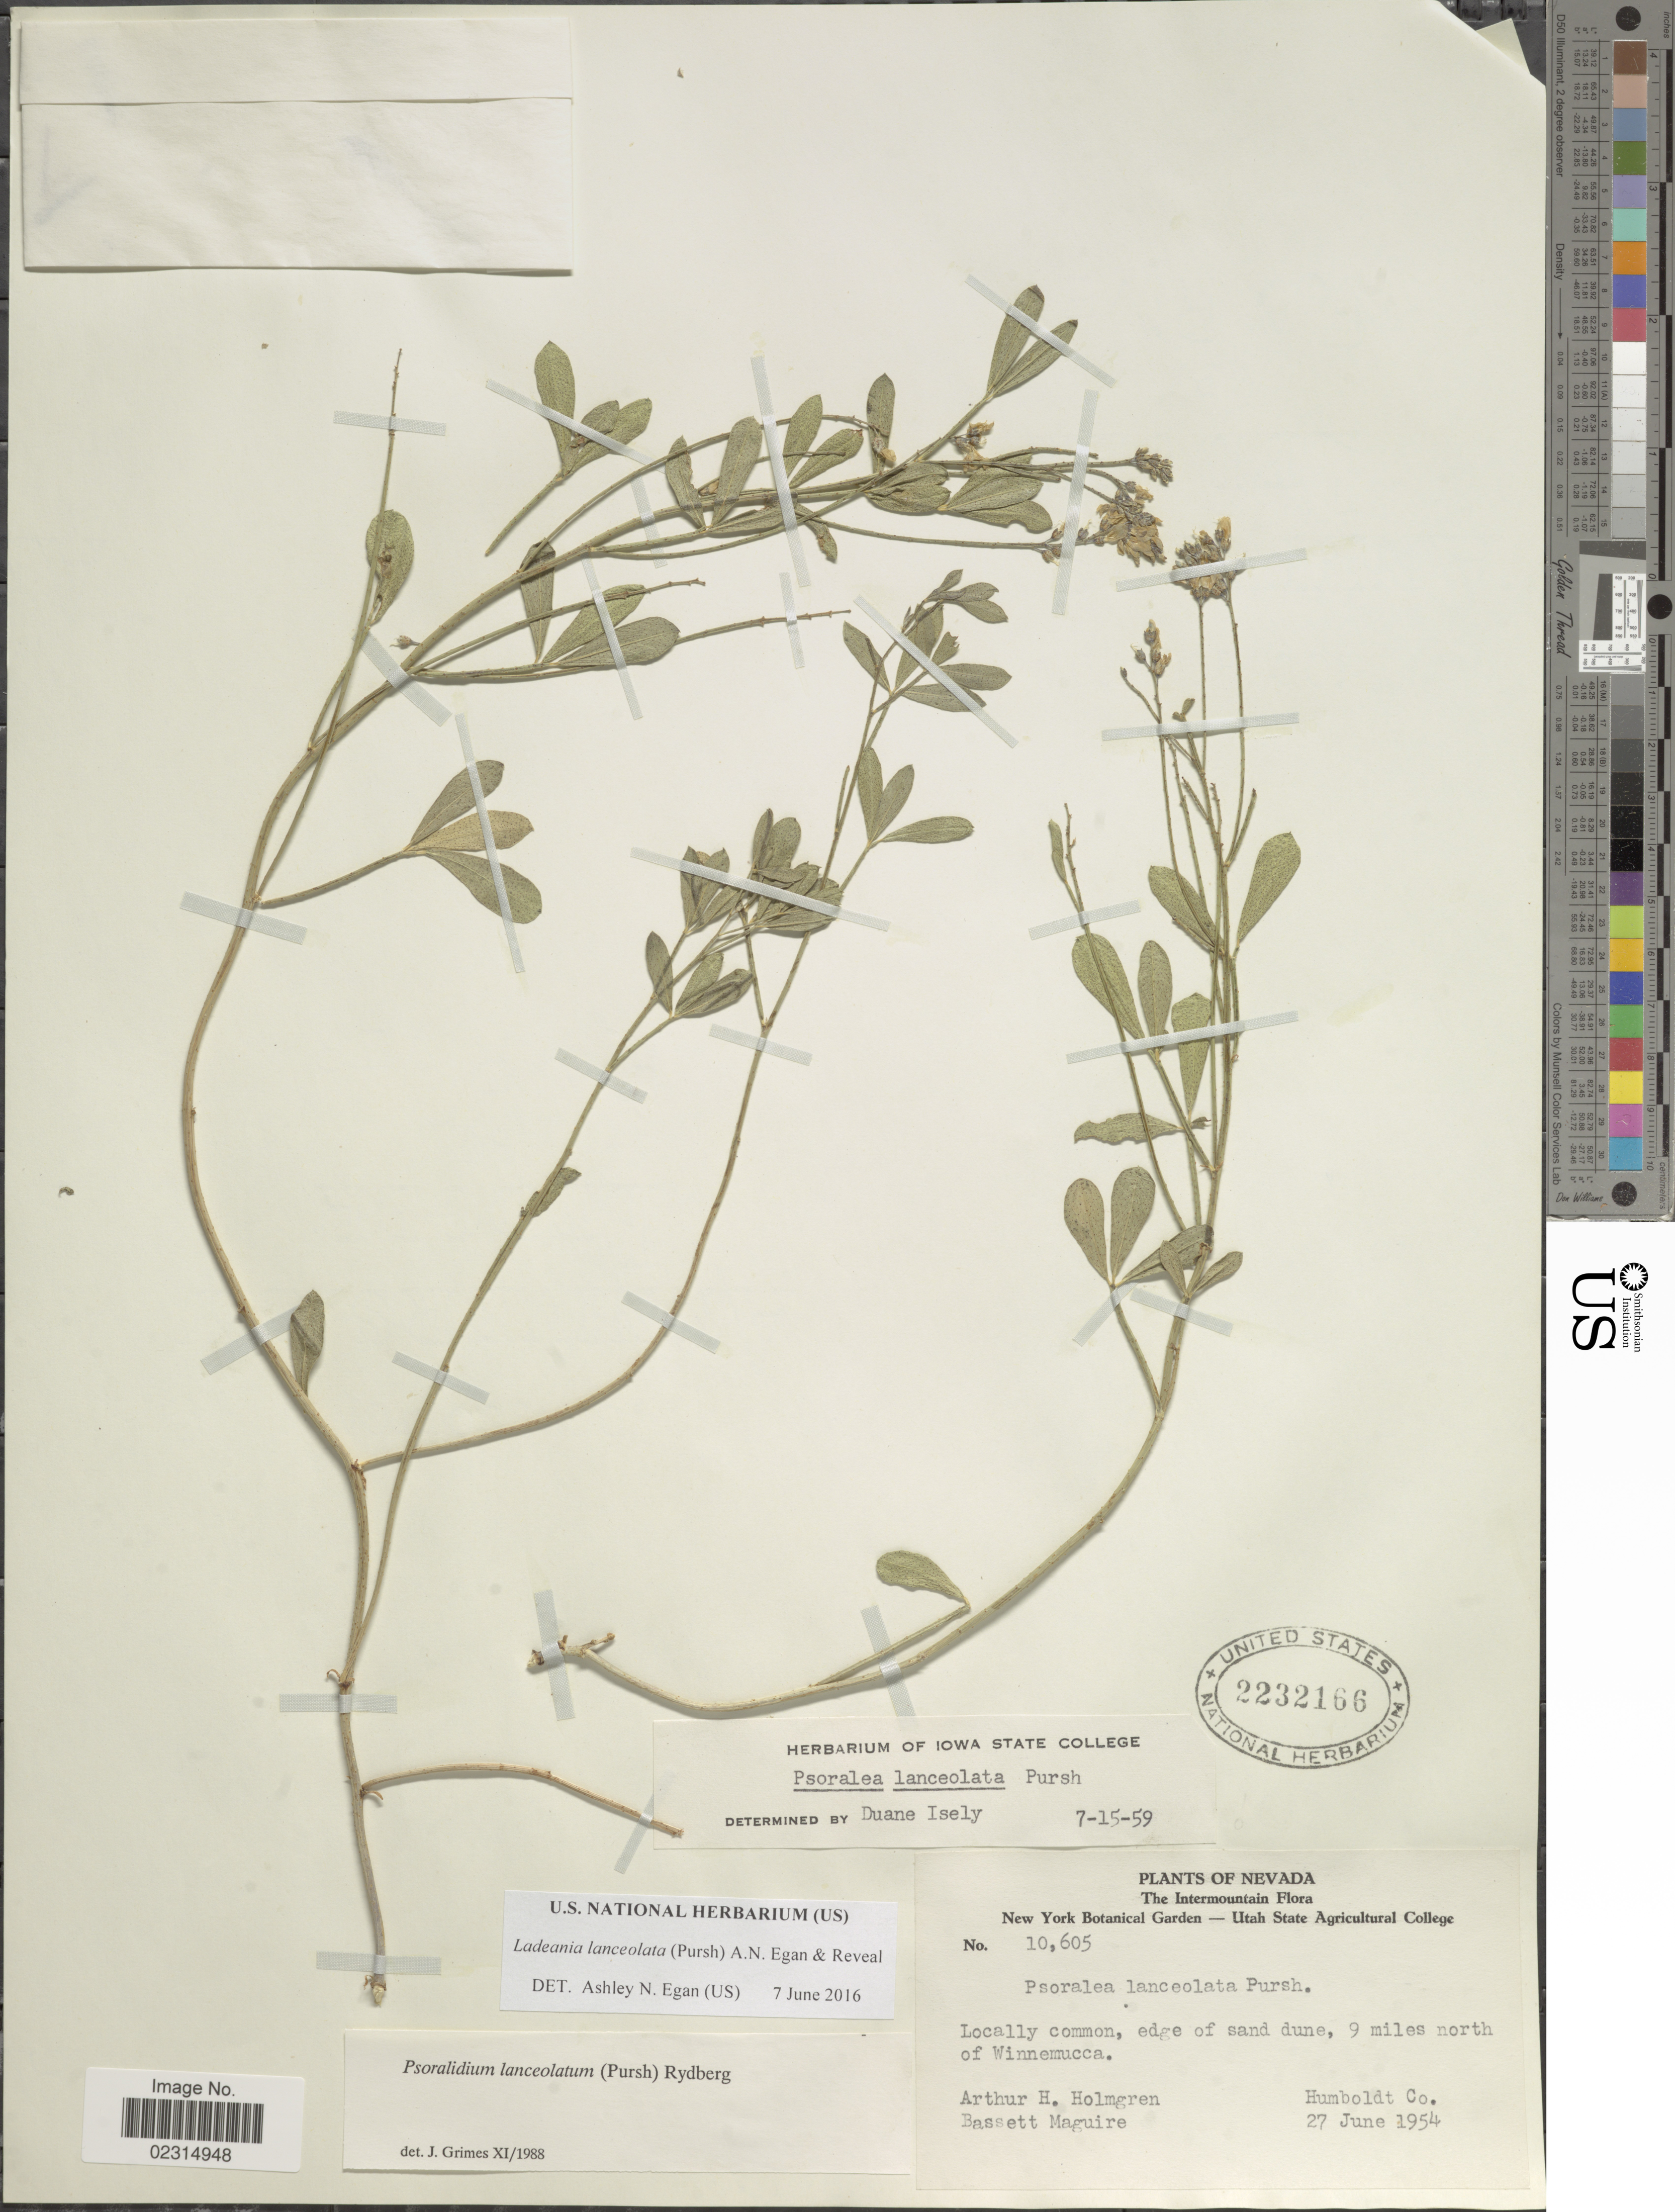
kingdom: Plantae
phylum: Tracheophyta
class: Magnoliopsida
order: Fabales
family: Fabaceae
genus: Ladeania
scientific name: Ladeania lanceolata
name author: (Pursh) A.N. Egan & Reveal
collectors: A. H. Holmgren & B. Maguire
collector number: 10605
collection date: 1954-06-27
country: United States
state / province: Nevada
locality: The Intermountain, Locally common, edge of sand dune, 9 mile north of Winnemucca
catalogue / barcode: US 2232166